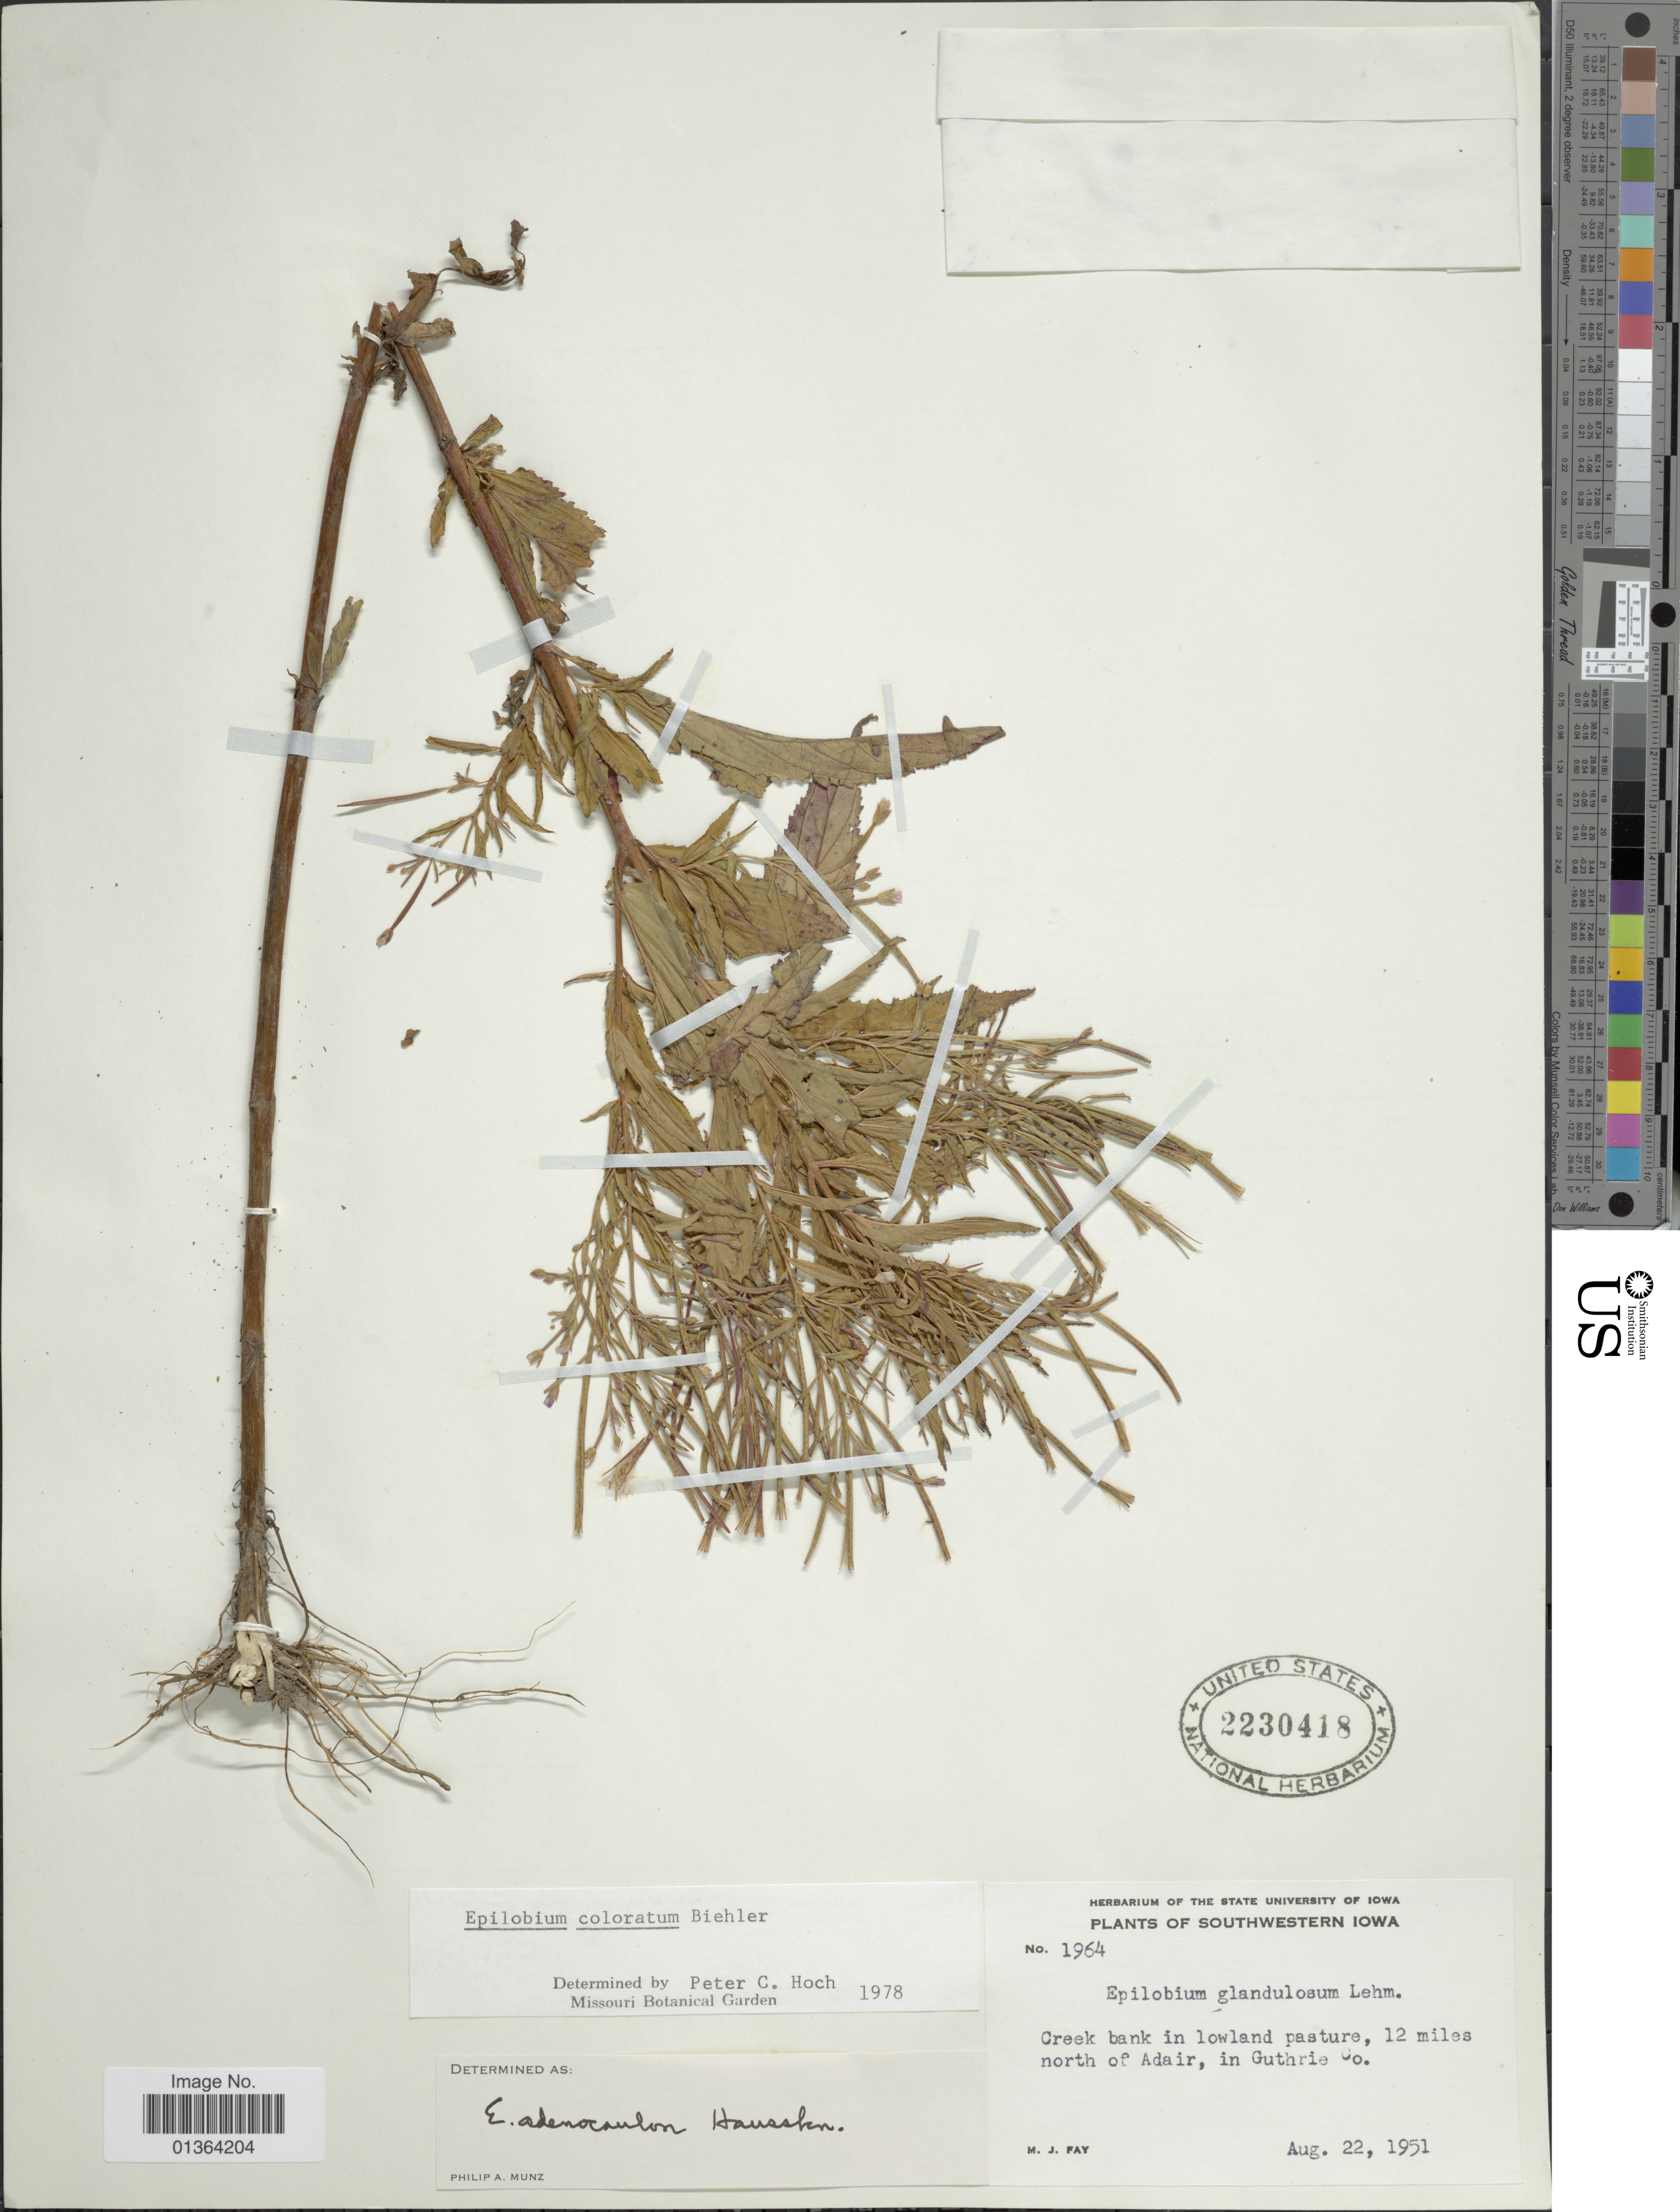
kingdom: Plantae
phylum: Tracheophyta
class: Magnoliopsida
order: Myrtales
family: Onagraceae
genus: Epilobium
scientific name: Epilobium coloratum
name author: Biehler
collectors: M. Fay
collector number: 1964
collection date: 1951-08-22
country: United States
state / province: Iowa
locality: Southwestern Iowa. Creek bank in lowland pasture, 12 miles north of Adair, in Guthrie Co.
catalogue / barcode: US 2230418